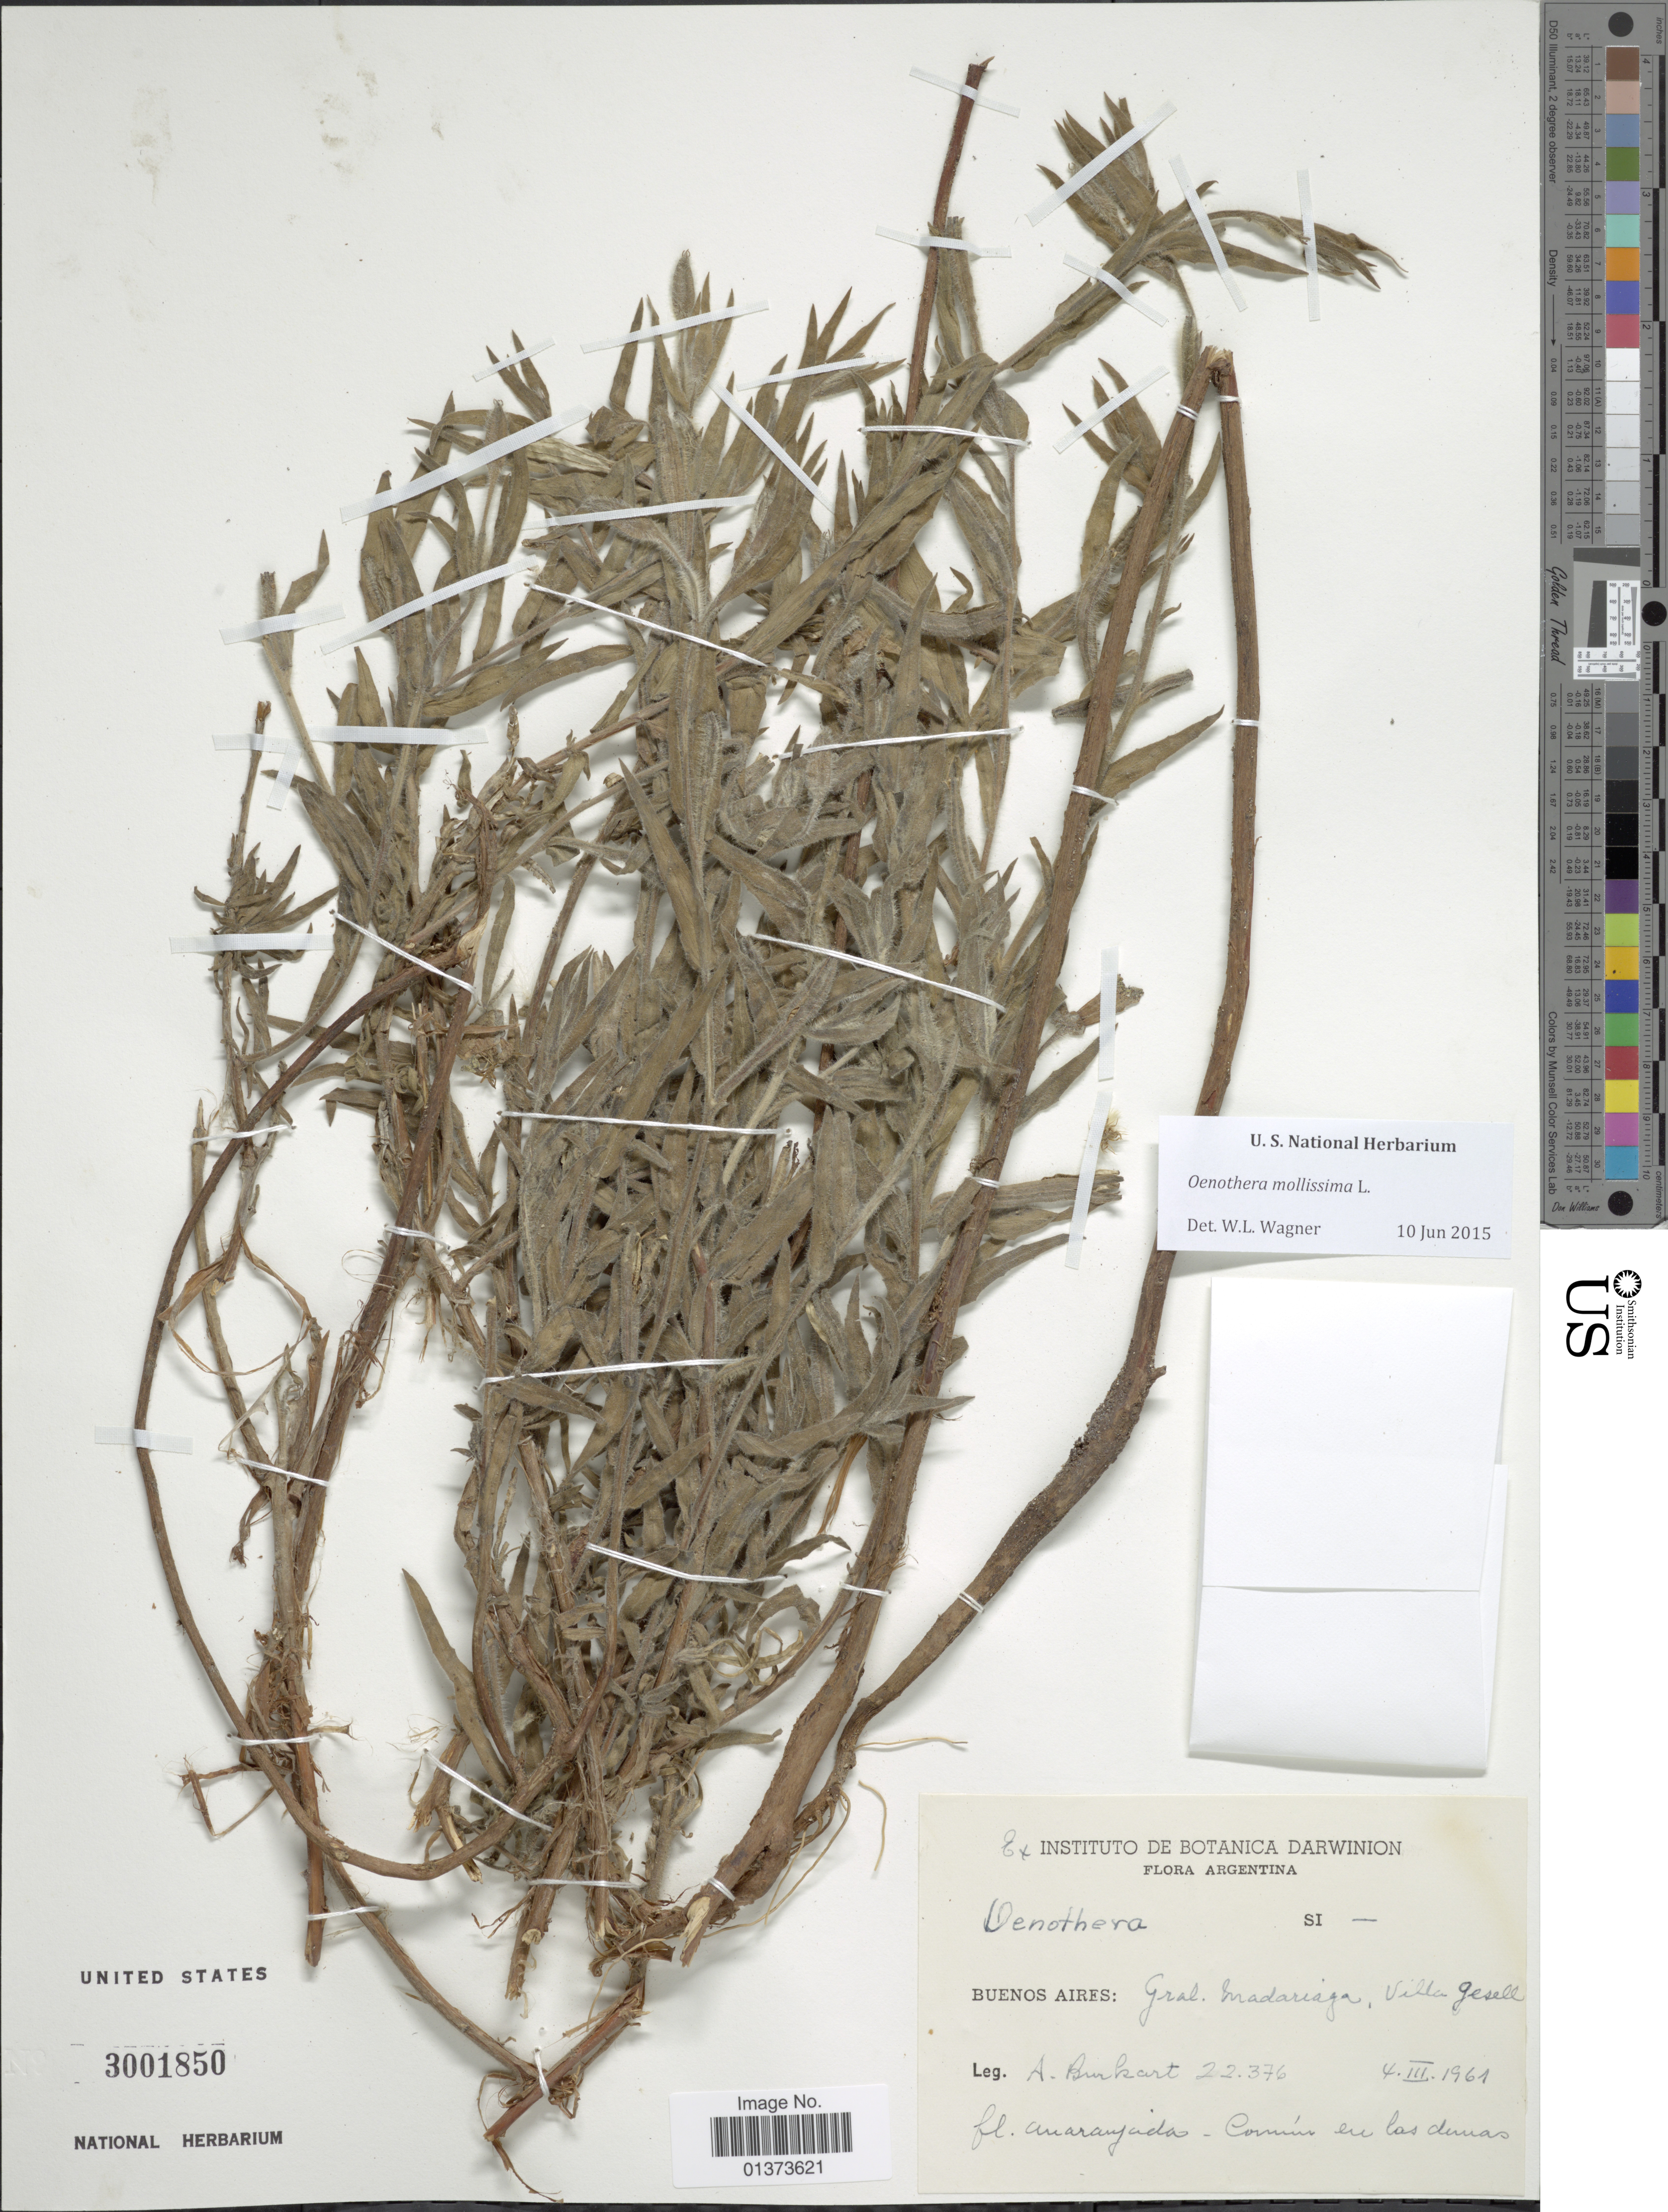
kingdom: Plantae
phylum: Tracheophyta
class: Magnoliopsida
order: Myrtales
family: Onagraceae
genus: Oenothera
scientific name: Oenothera mollissima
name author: L.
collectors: A. E. Burkart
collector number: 22376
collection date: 1961-03-04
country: Argentina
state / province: Buenos Aires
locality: Gral. Madariaga, Villa Gesell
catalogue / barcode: US 3001850